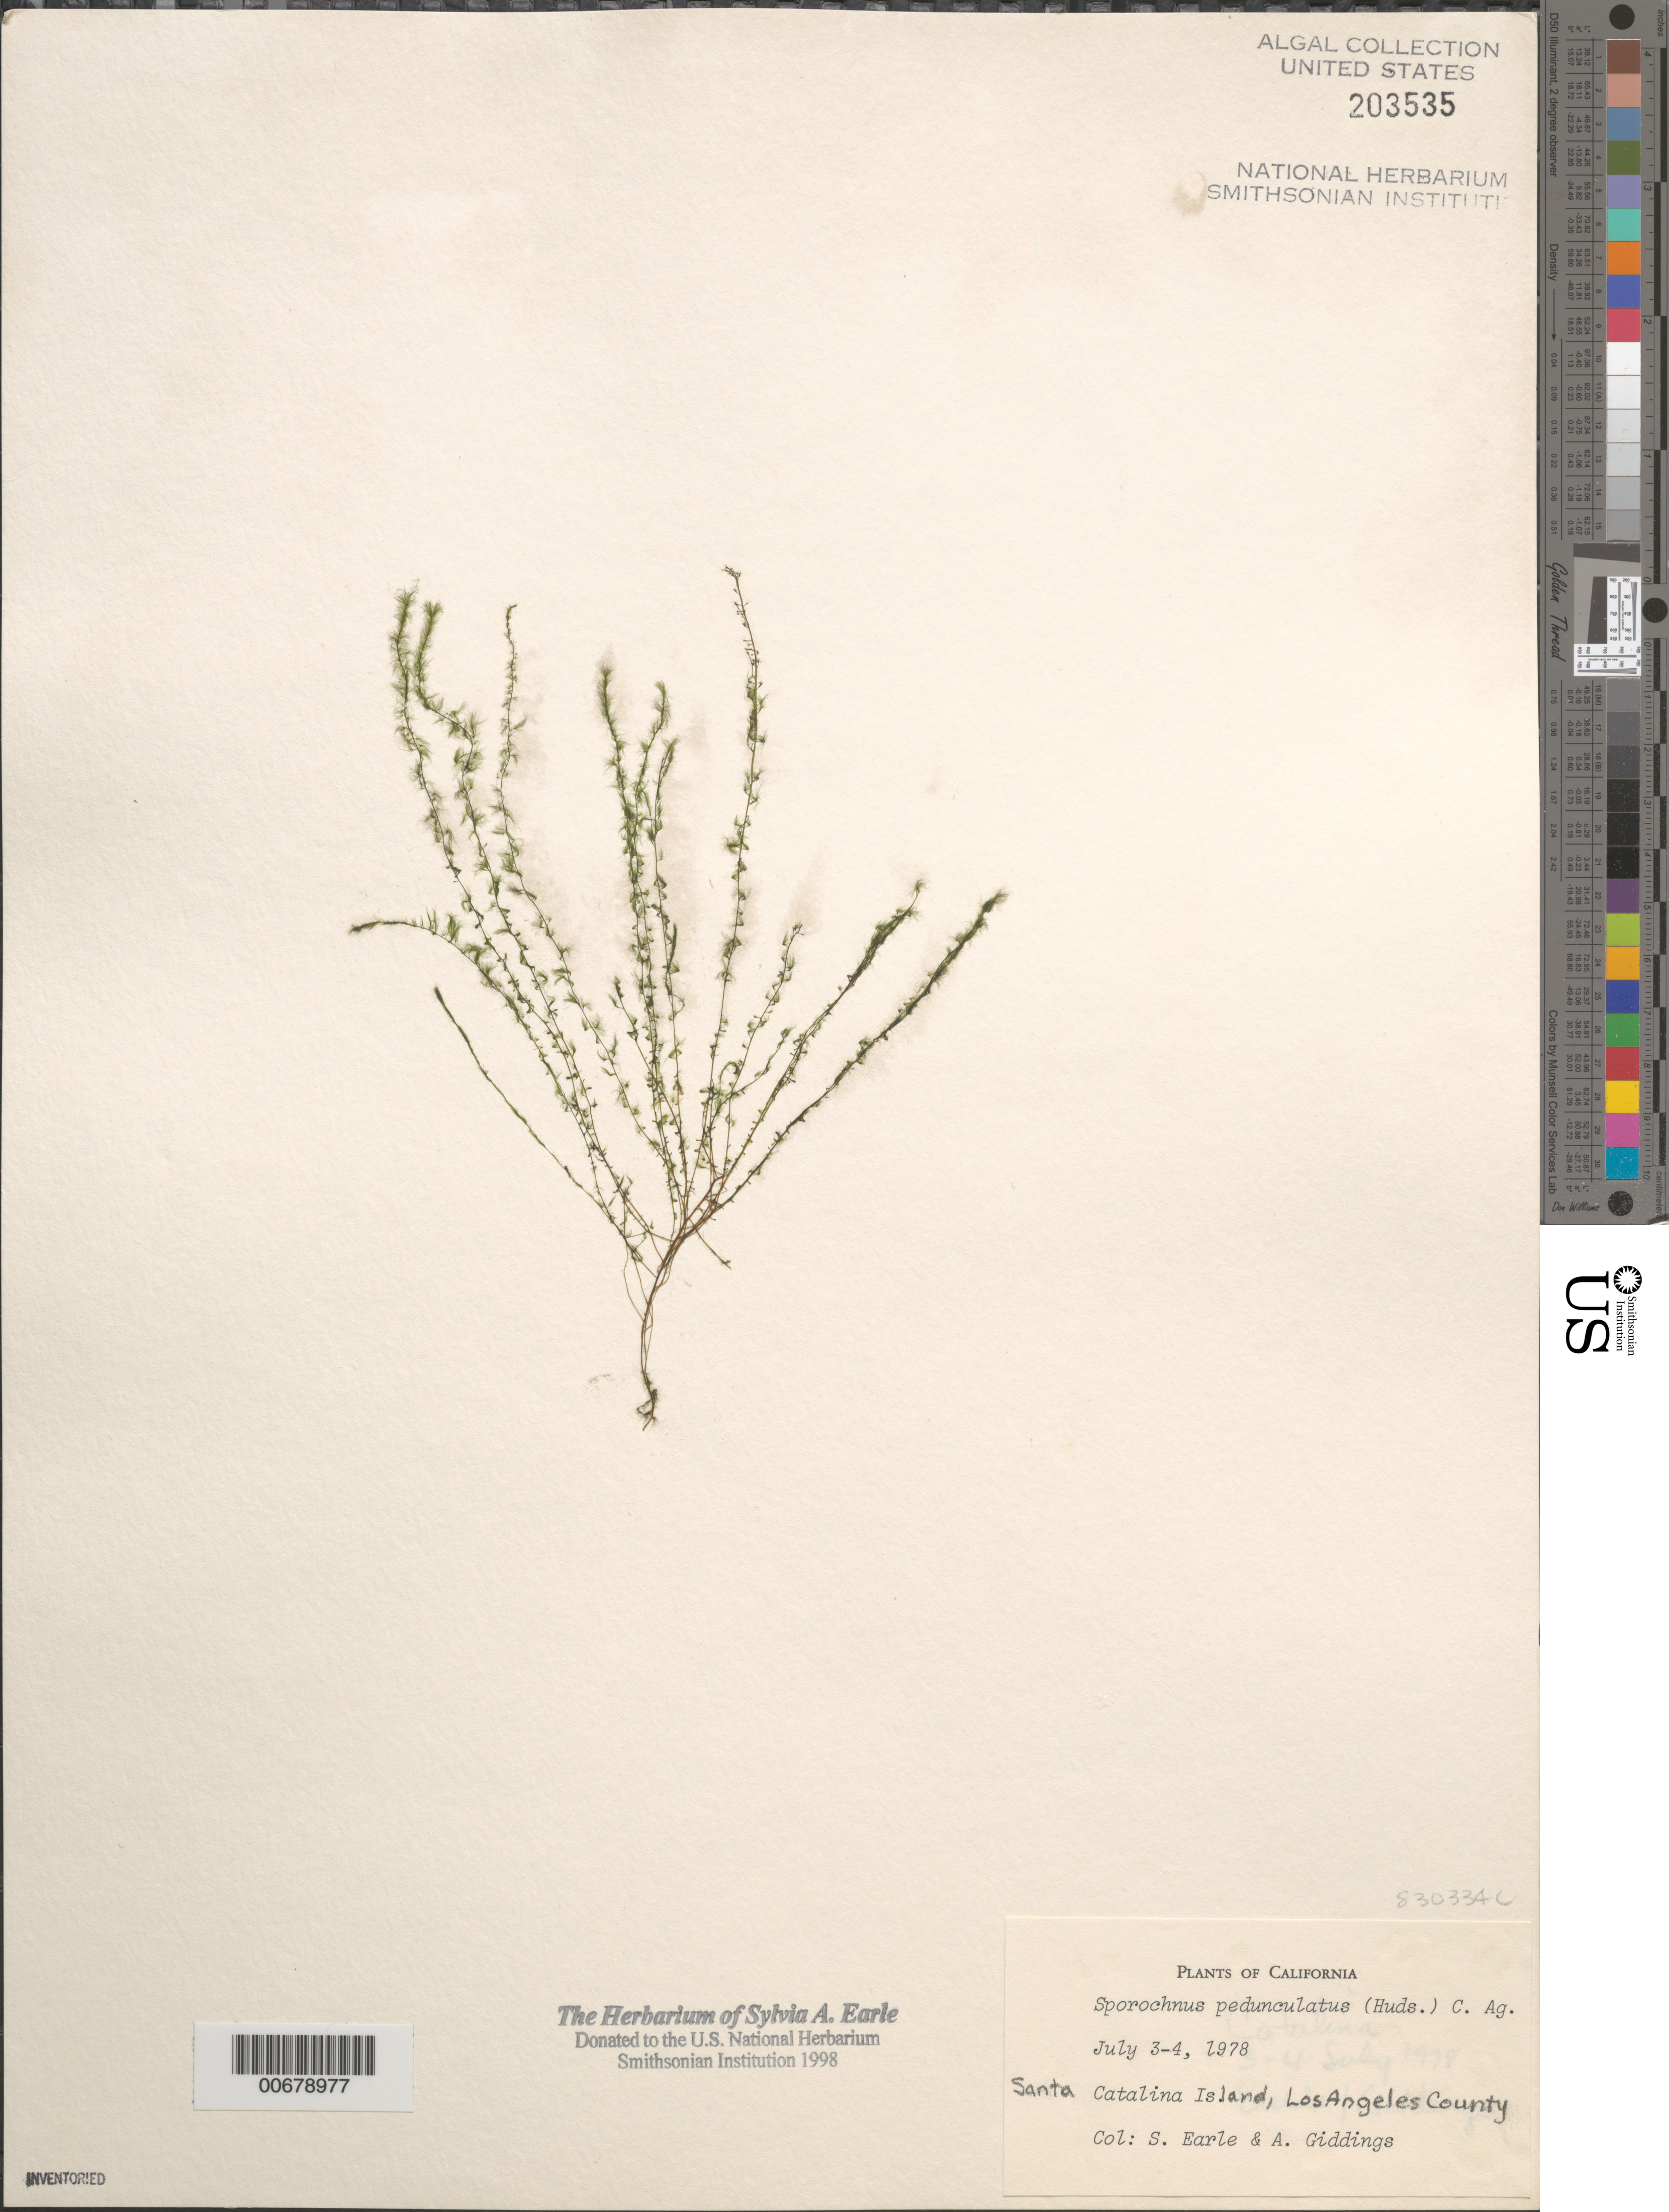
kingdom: Chromista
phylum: Ochrophyta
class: Phaeophyceae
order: Sporochnales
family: Sporochnaceae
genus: Sporochnus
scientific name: Sporochnus pedunculatus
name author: (Huds.) C. Agardh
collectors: S. A. Earle & A. Giddings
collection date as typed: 03 Jul 1978 to 04 Jul 1978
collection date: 1978-07-03/1978-07-04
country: United States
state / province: California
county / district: Los Angeles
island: Santa Catalina Island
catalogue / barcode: US 203535